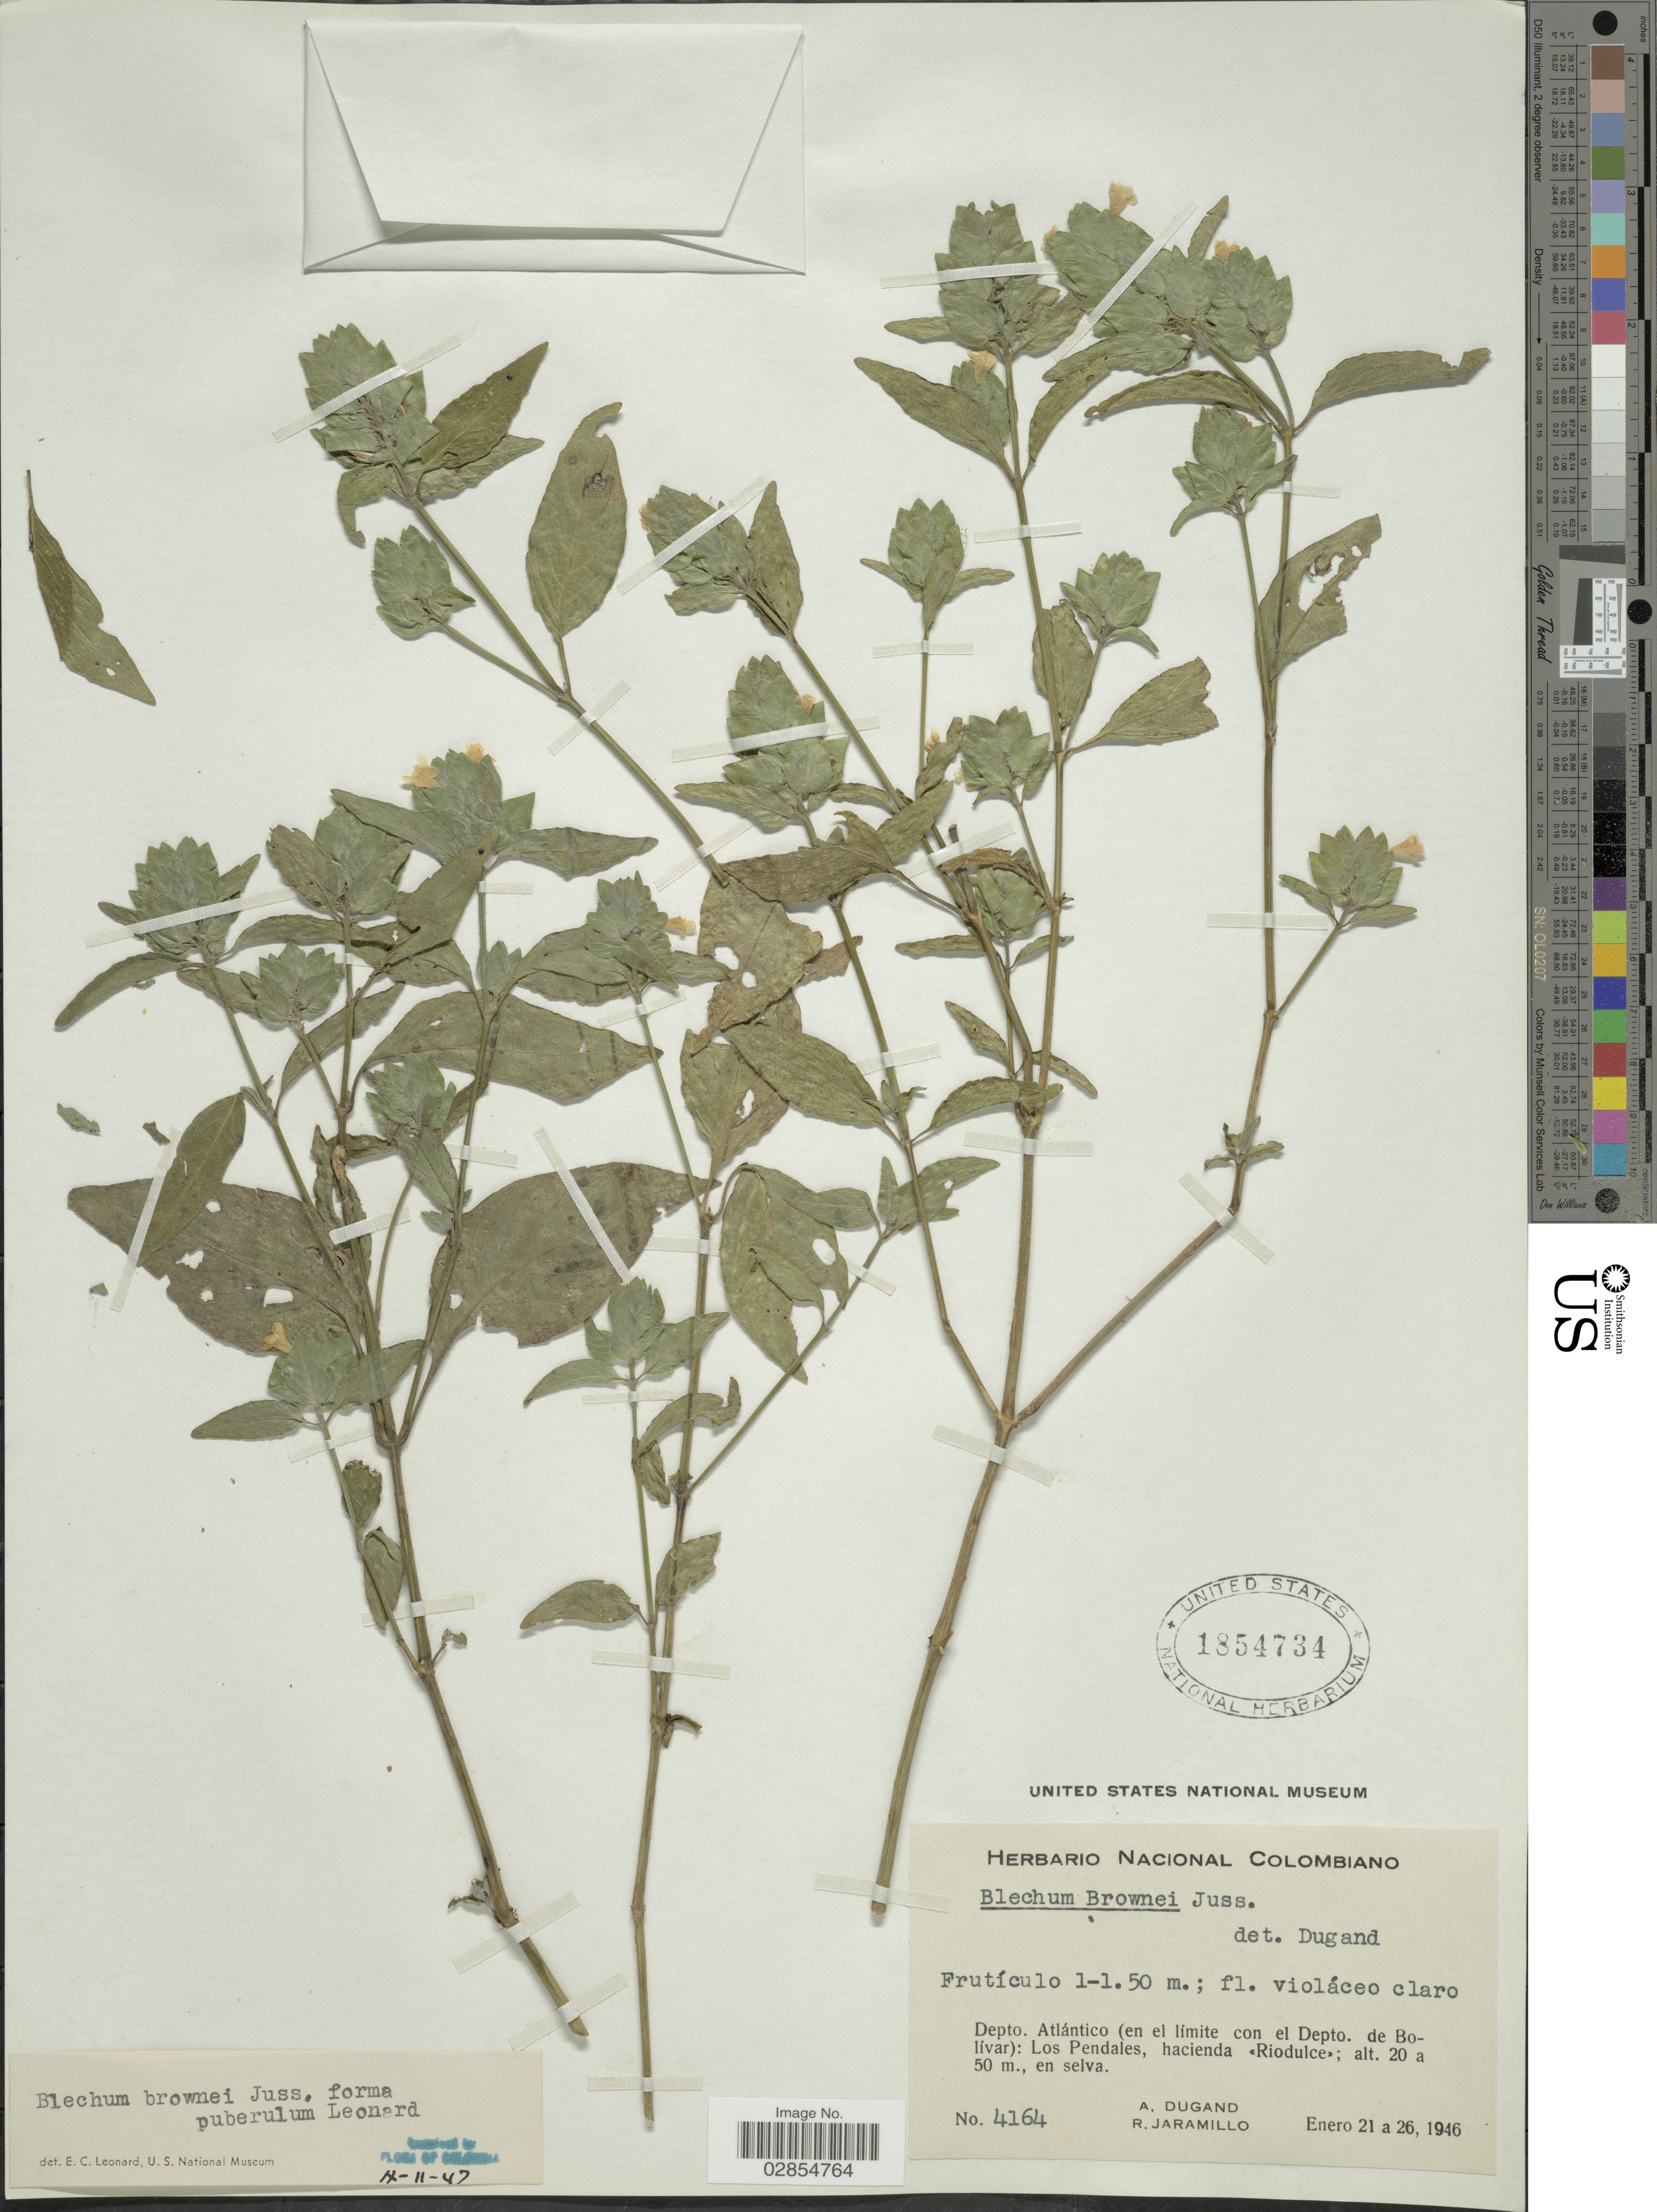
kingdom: Plantae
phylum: Tracheophyta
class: Magnoliopsida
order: Lamiales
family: Acanthaceae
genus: Blechum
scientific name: Blechum pyramidatum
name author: (Lam.) Urb.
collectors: A. Dugand & R. Jaramillo M.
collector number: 4164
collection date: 1946-01-21/1946-01-26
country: Colombia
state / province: Atlántico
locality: Depto. Atlántico (en el límite con el Depto. de Bolívar): Los Pendales, hacienda <<Riodulce>>.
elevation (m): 20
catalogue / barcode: US 1854734